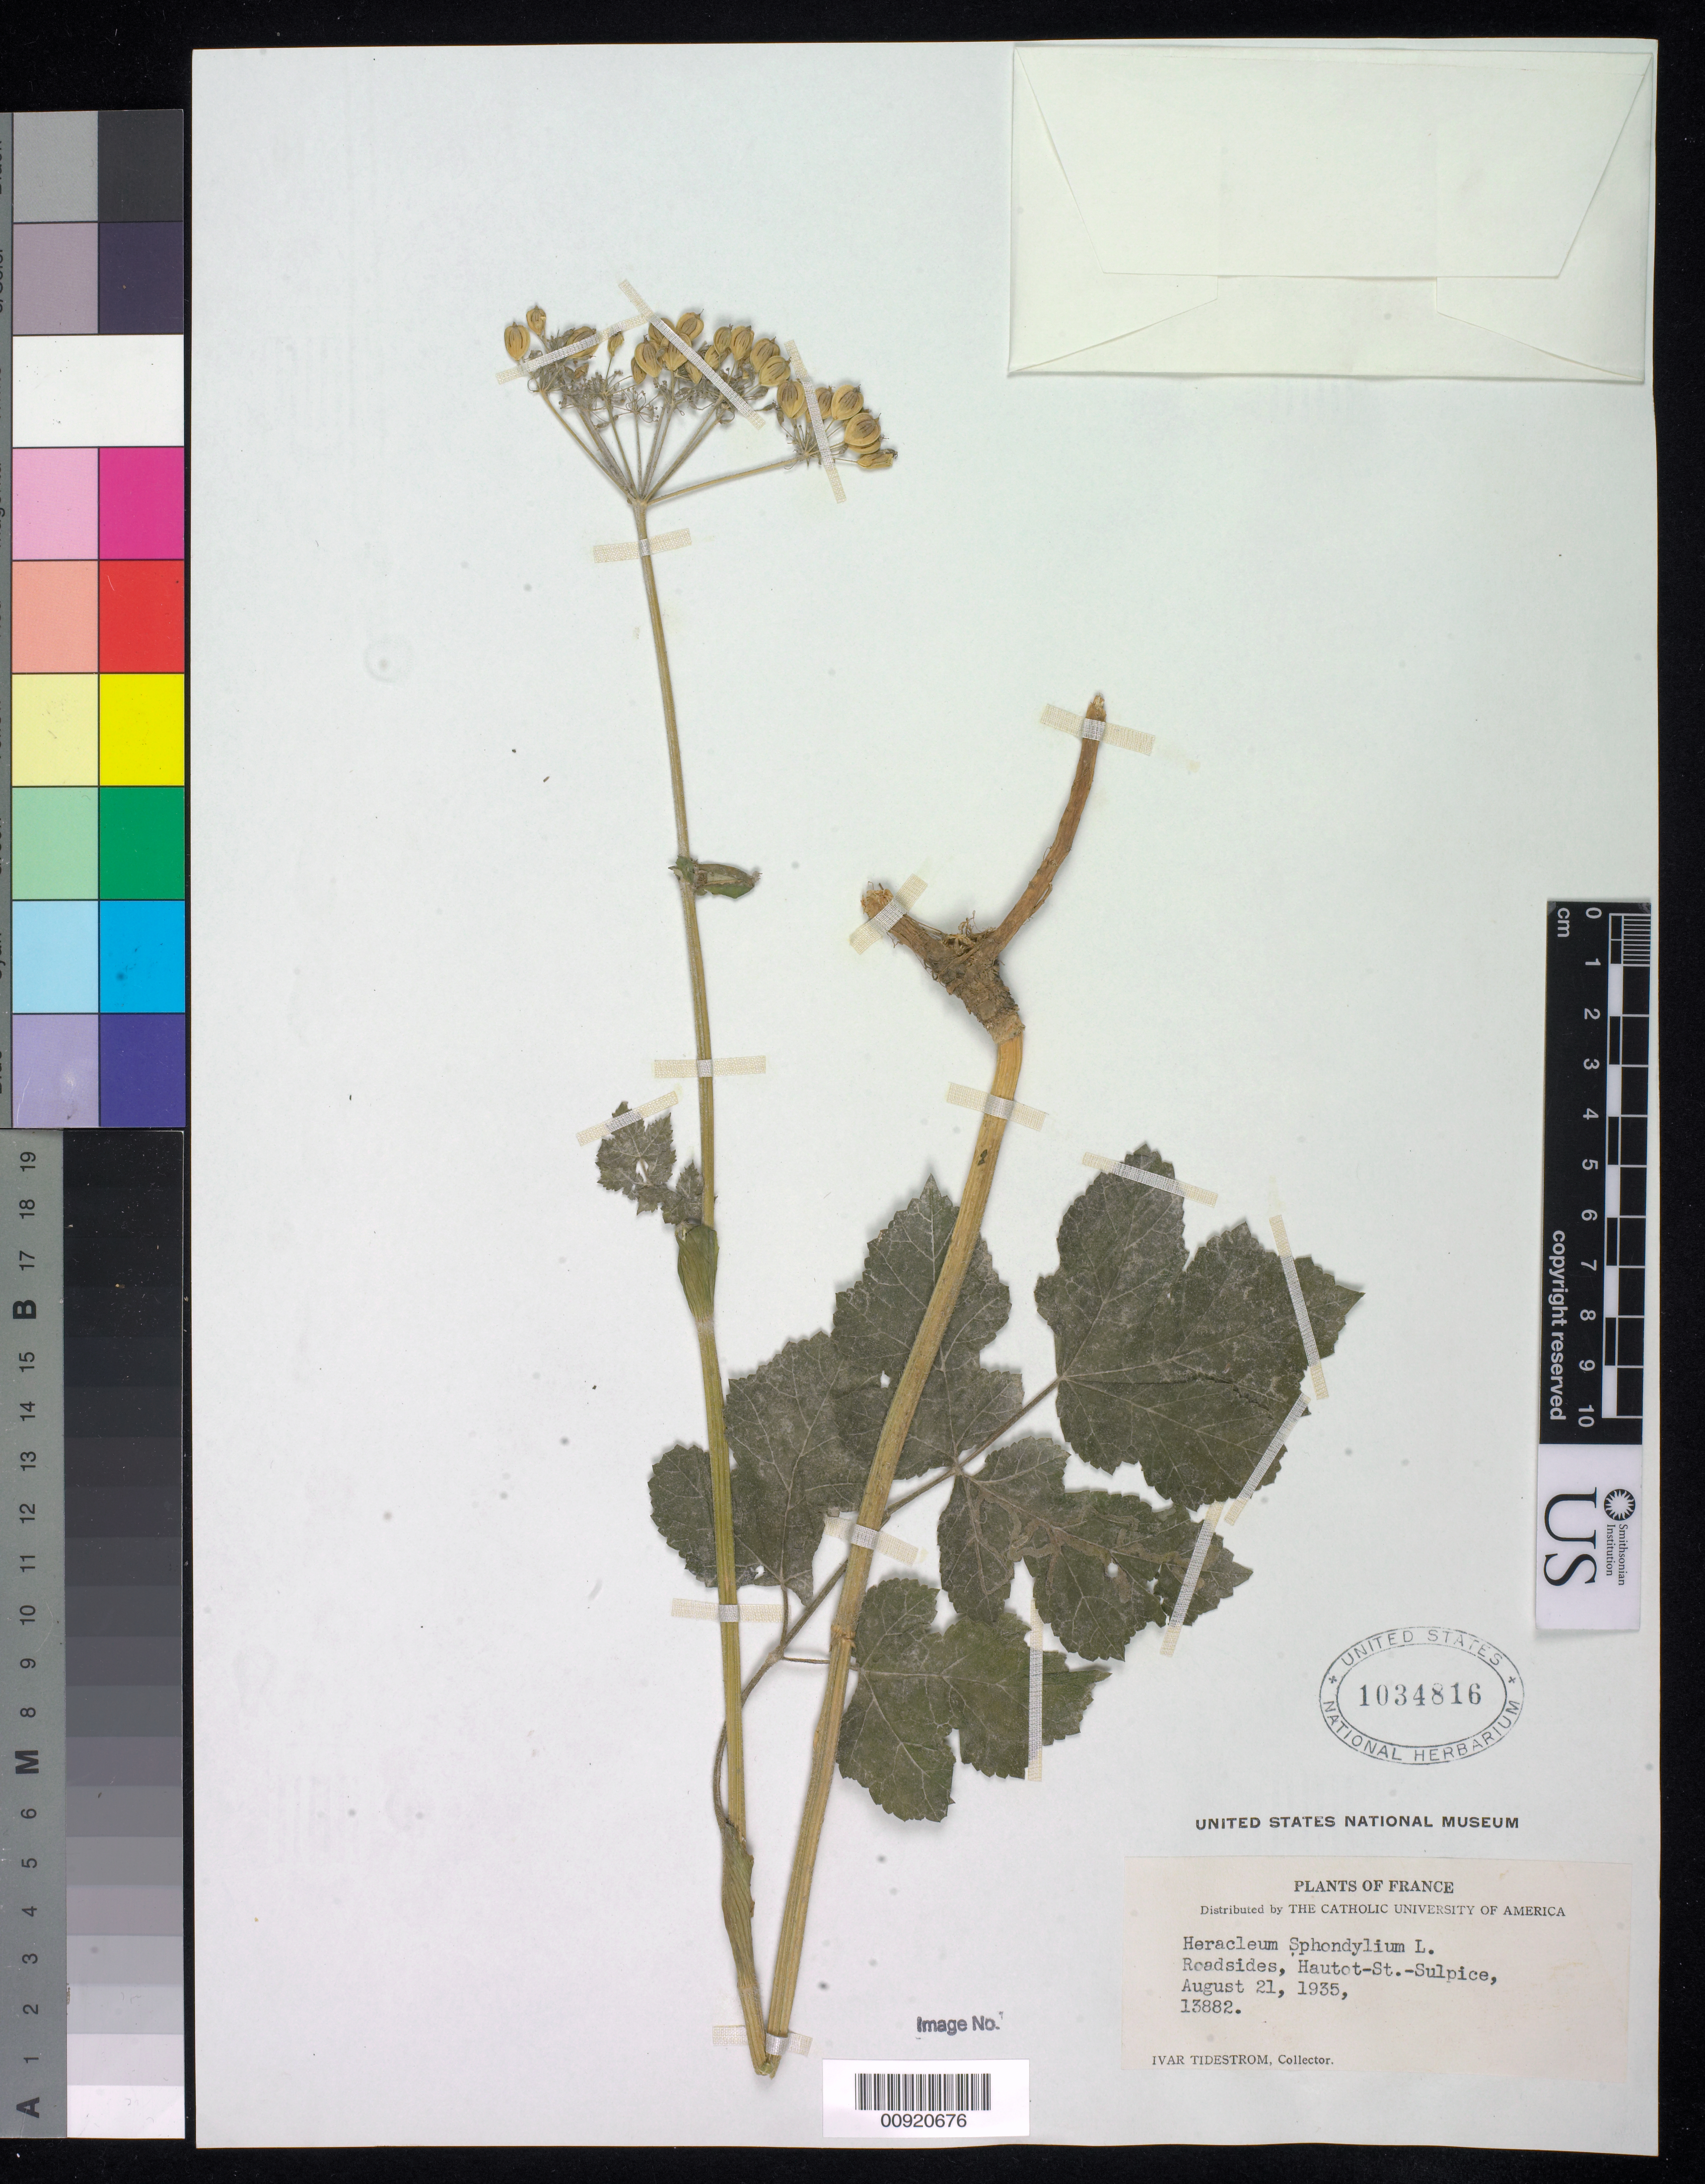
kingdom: Plantae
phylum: Tracheophyta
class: Magnoliopsida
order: Apiales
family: Apiaceae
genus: Heracleum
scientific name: Heracleum sphondylium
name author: L.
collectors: I. F. Tidestrom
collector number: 13882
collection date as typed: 21 Aug 1935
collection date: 1935-08-21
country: France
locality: Roadsides, Hautot-St.-Sulpice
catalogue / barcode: US 1034816